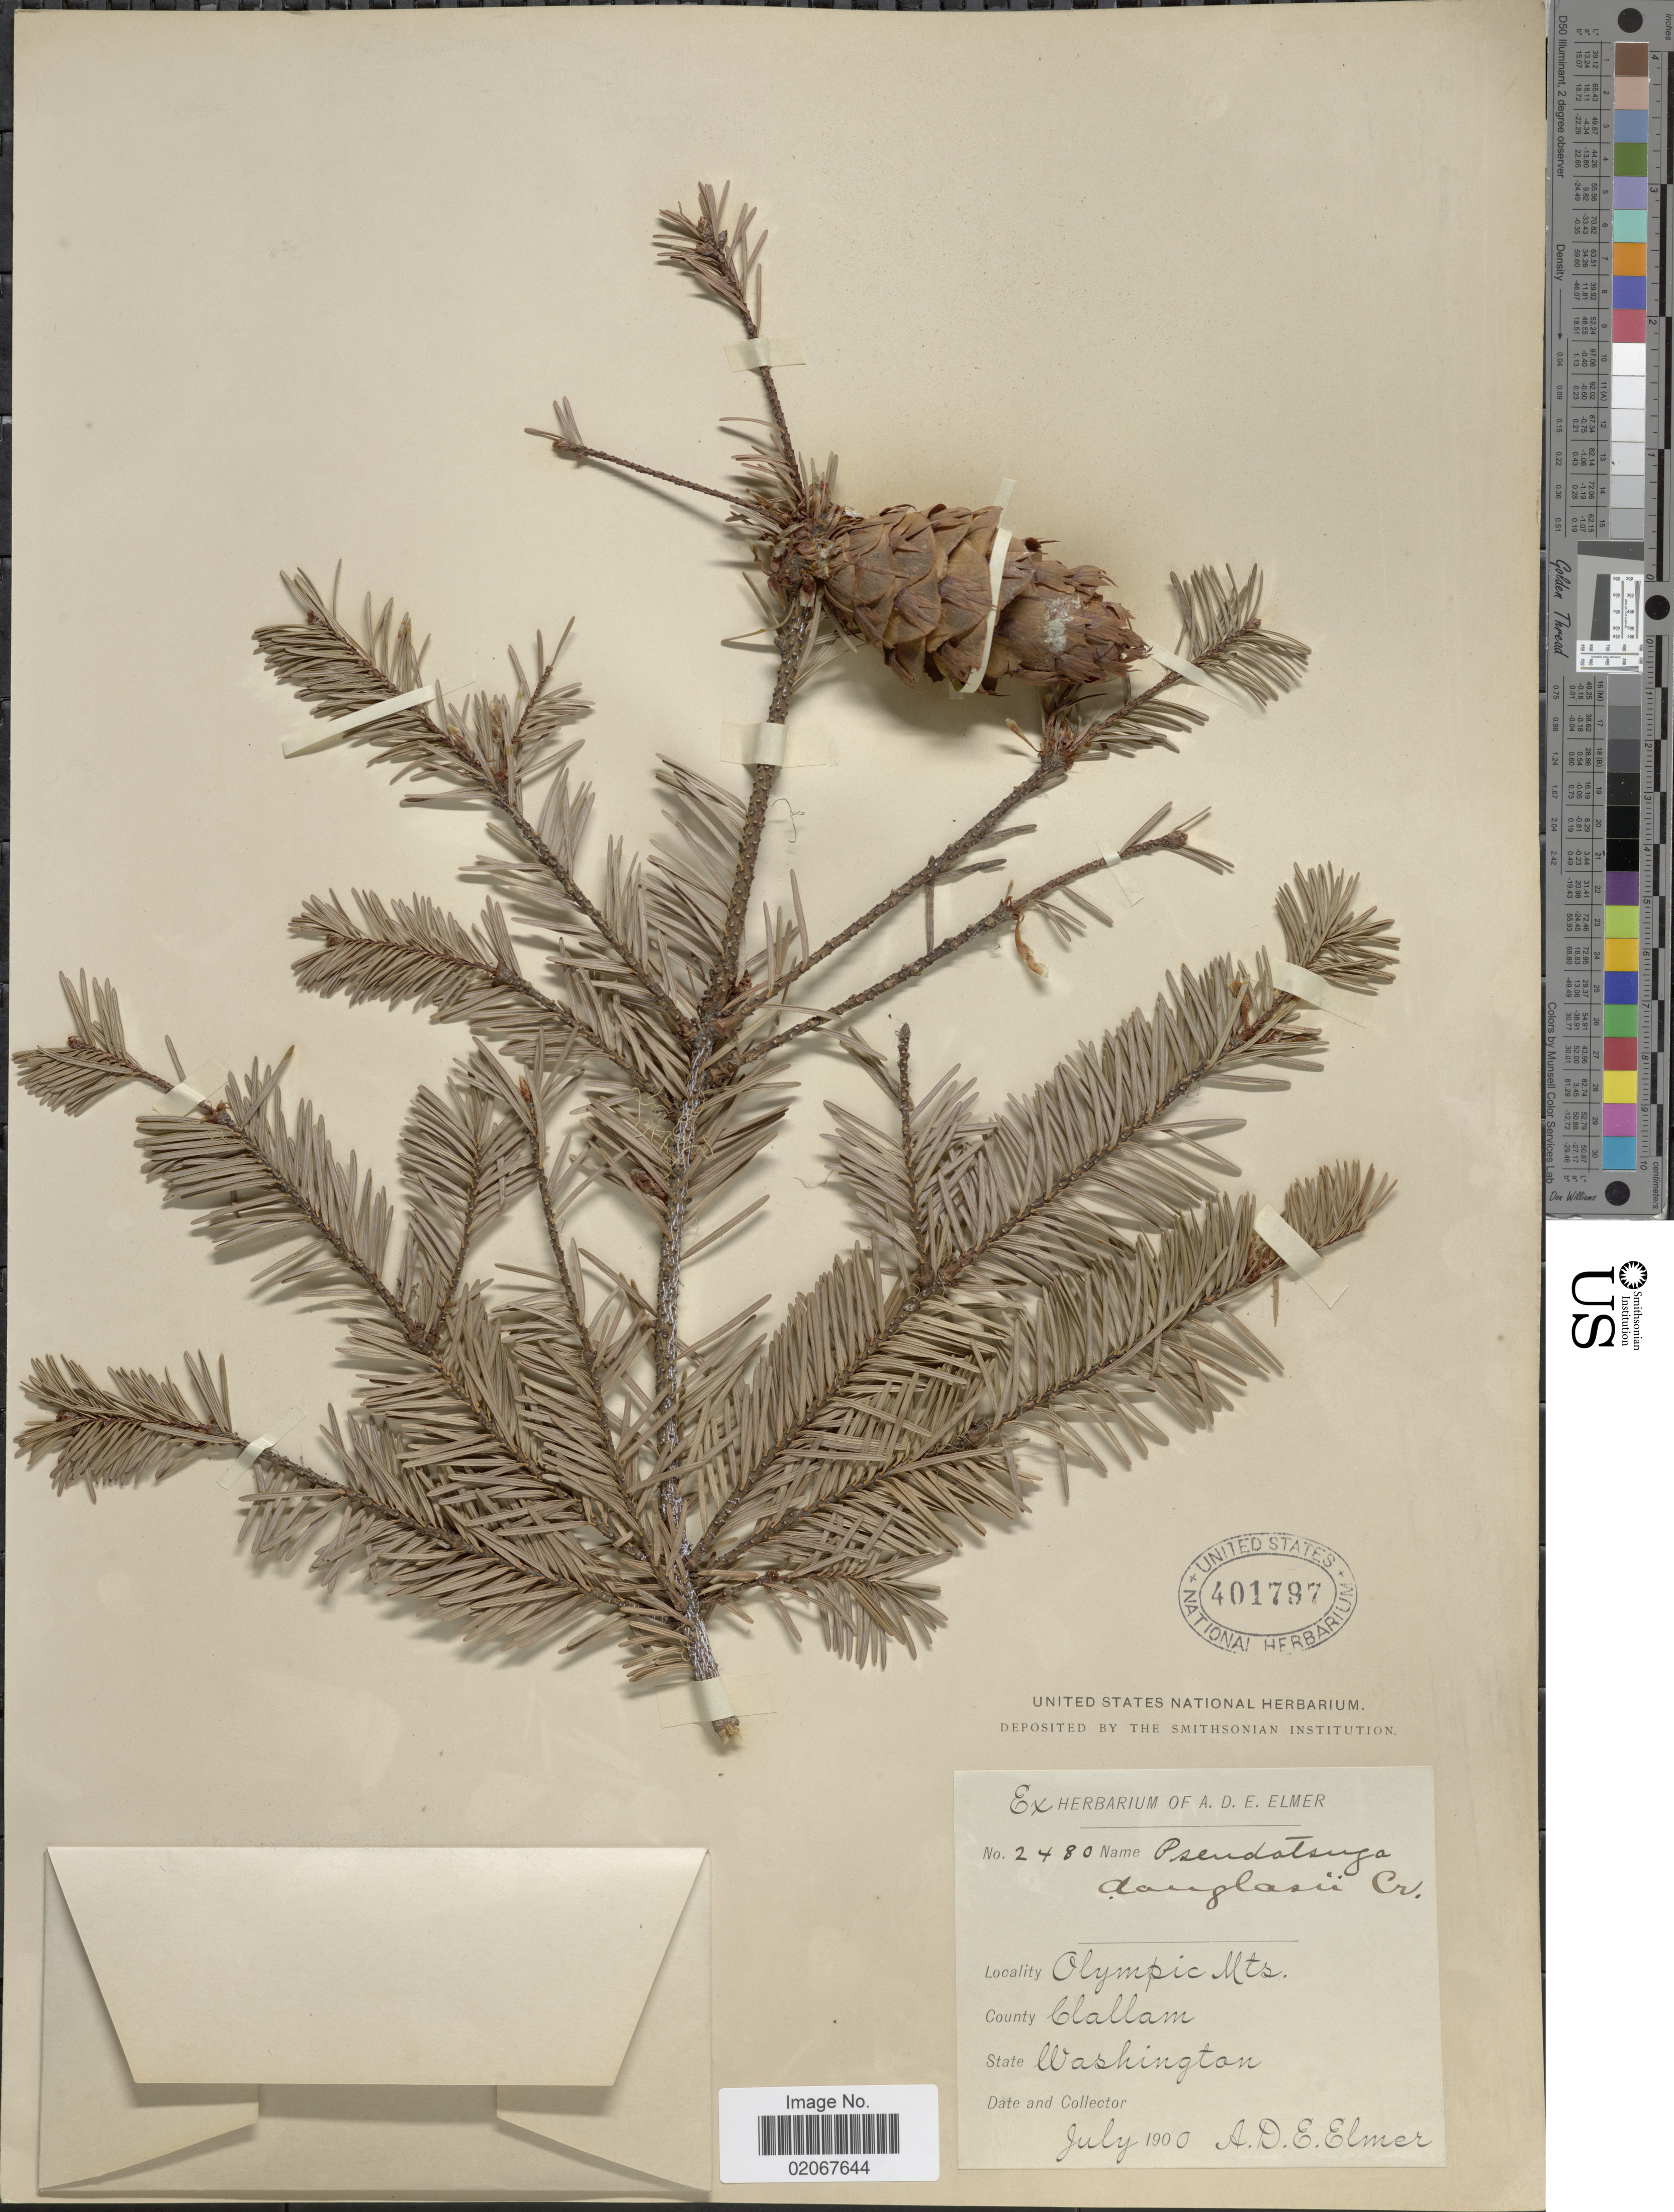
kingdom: Plantae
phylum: Tracheophyta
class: Pinopsida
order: Pinales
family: Pinaceae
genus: Pseudotsuga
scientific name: Pseudotsuga menziesii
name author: (Mirb.) Franco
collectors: A. D. E. Elmer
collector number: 2480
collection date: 1900-07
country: United States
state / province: Washington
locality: Olympic Mts. Clallam, State Washington.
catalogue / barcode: US 401797